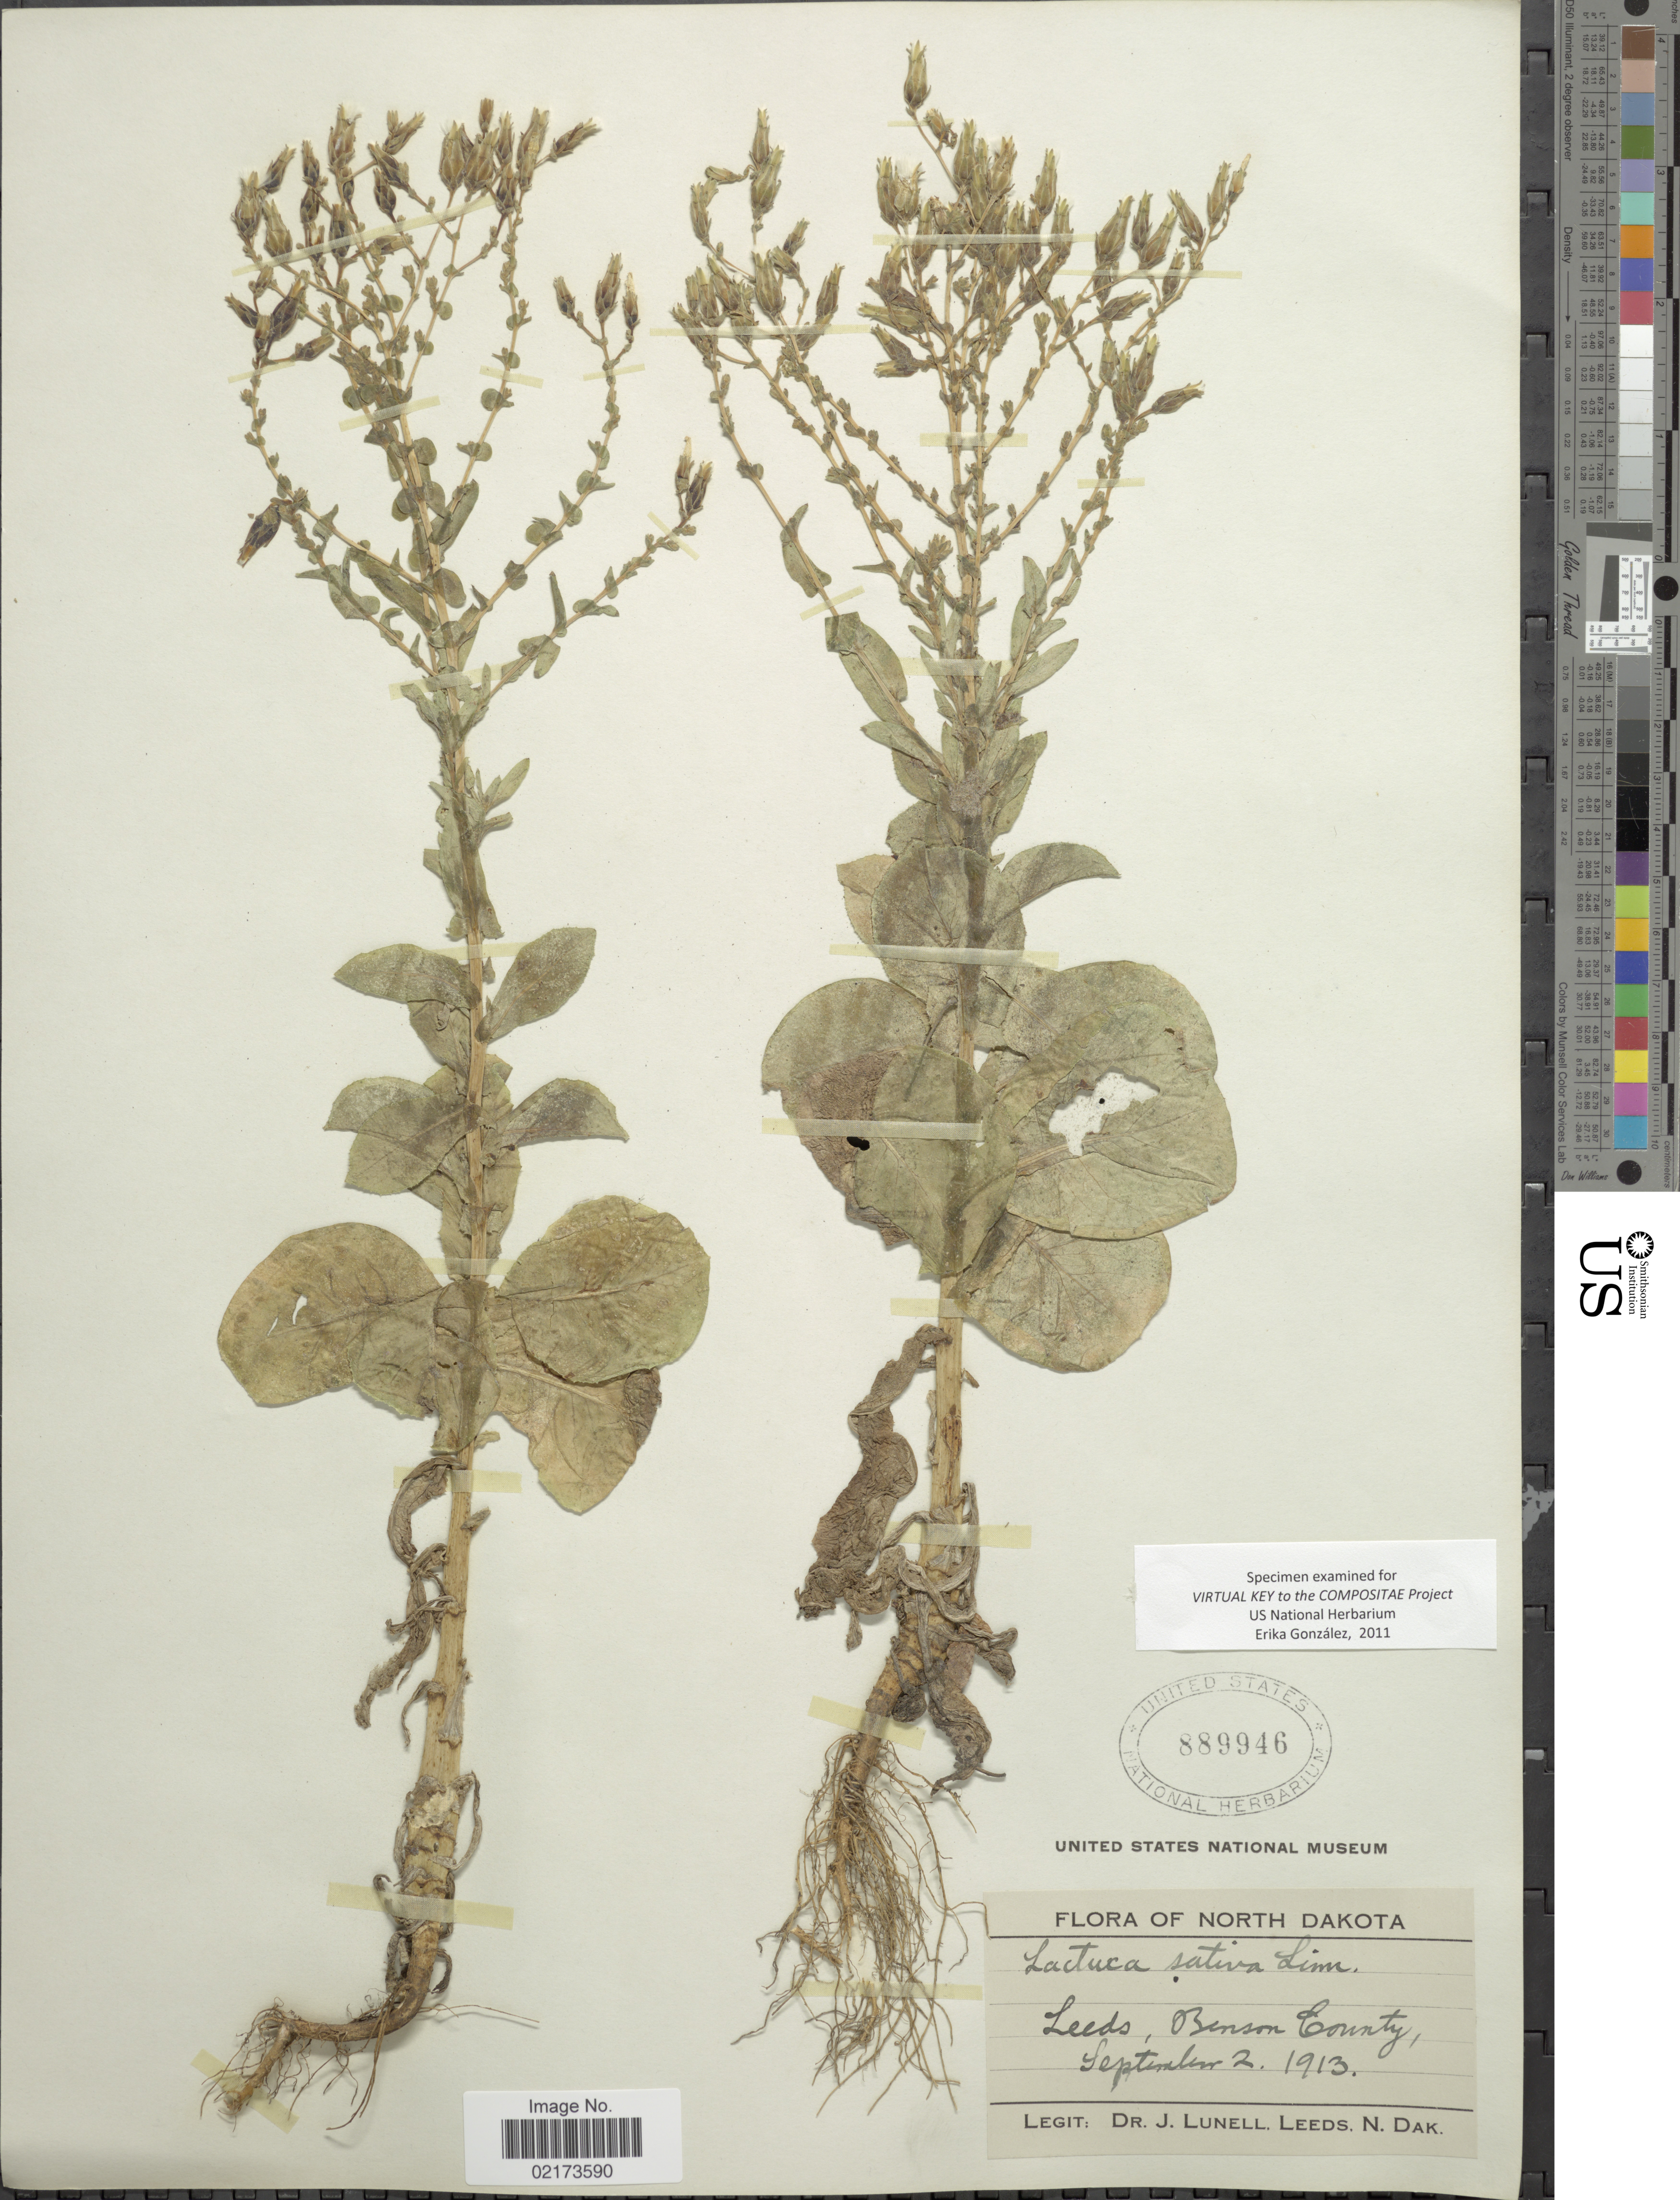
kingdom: Plantae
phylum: Tracheophyta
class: Magnoliopsida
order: Asterales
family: Asteraceae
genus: Lactuca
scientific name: Lactuca sativa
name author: L.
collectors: J. Lunell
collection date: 1913-09-02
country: United States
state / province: North Dakota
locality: Leeds, Benson County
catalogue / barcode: US 889946